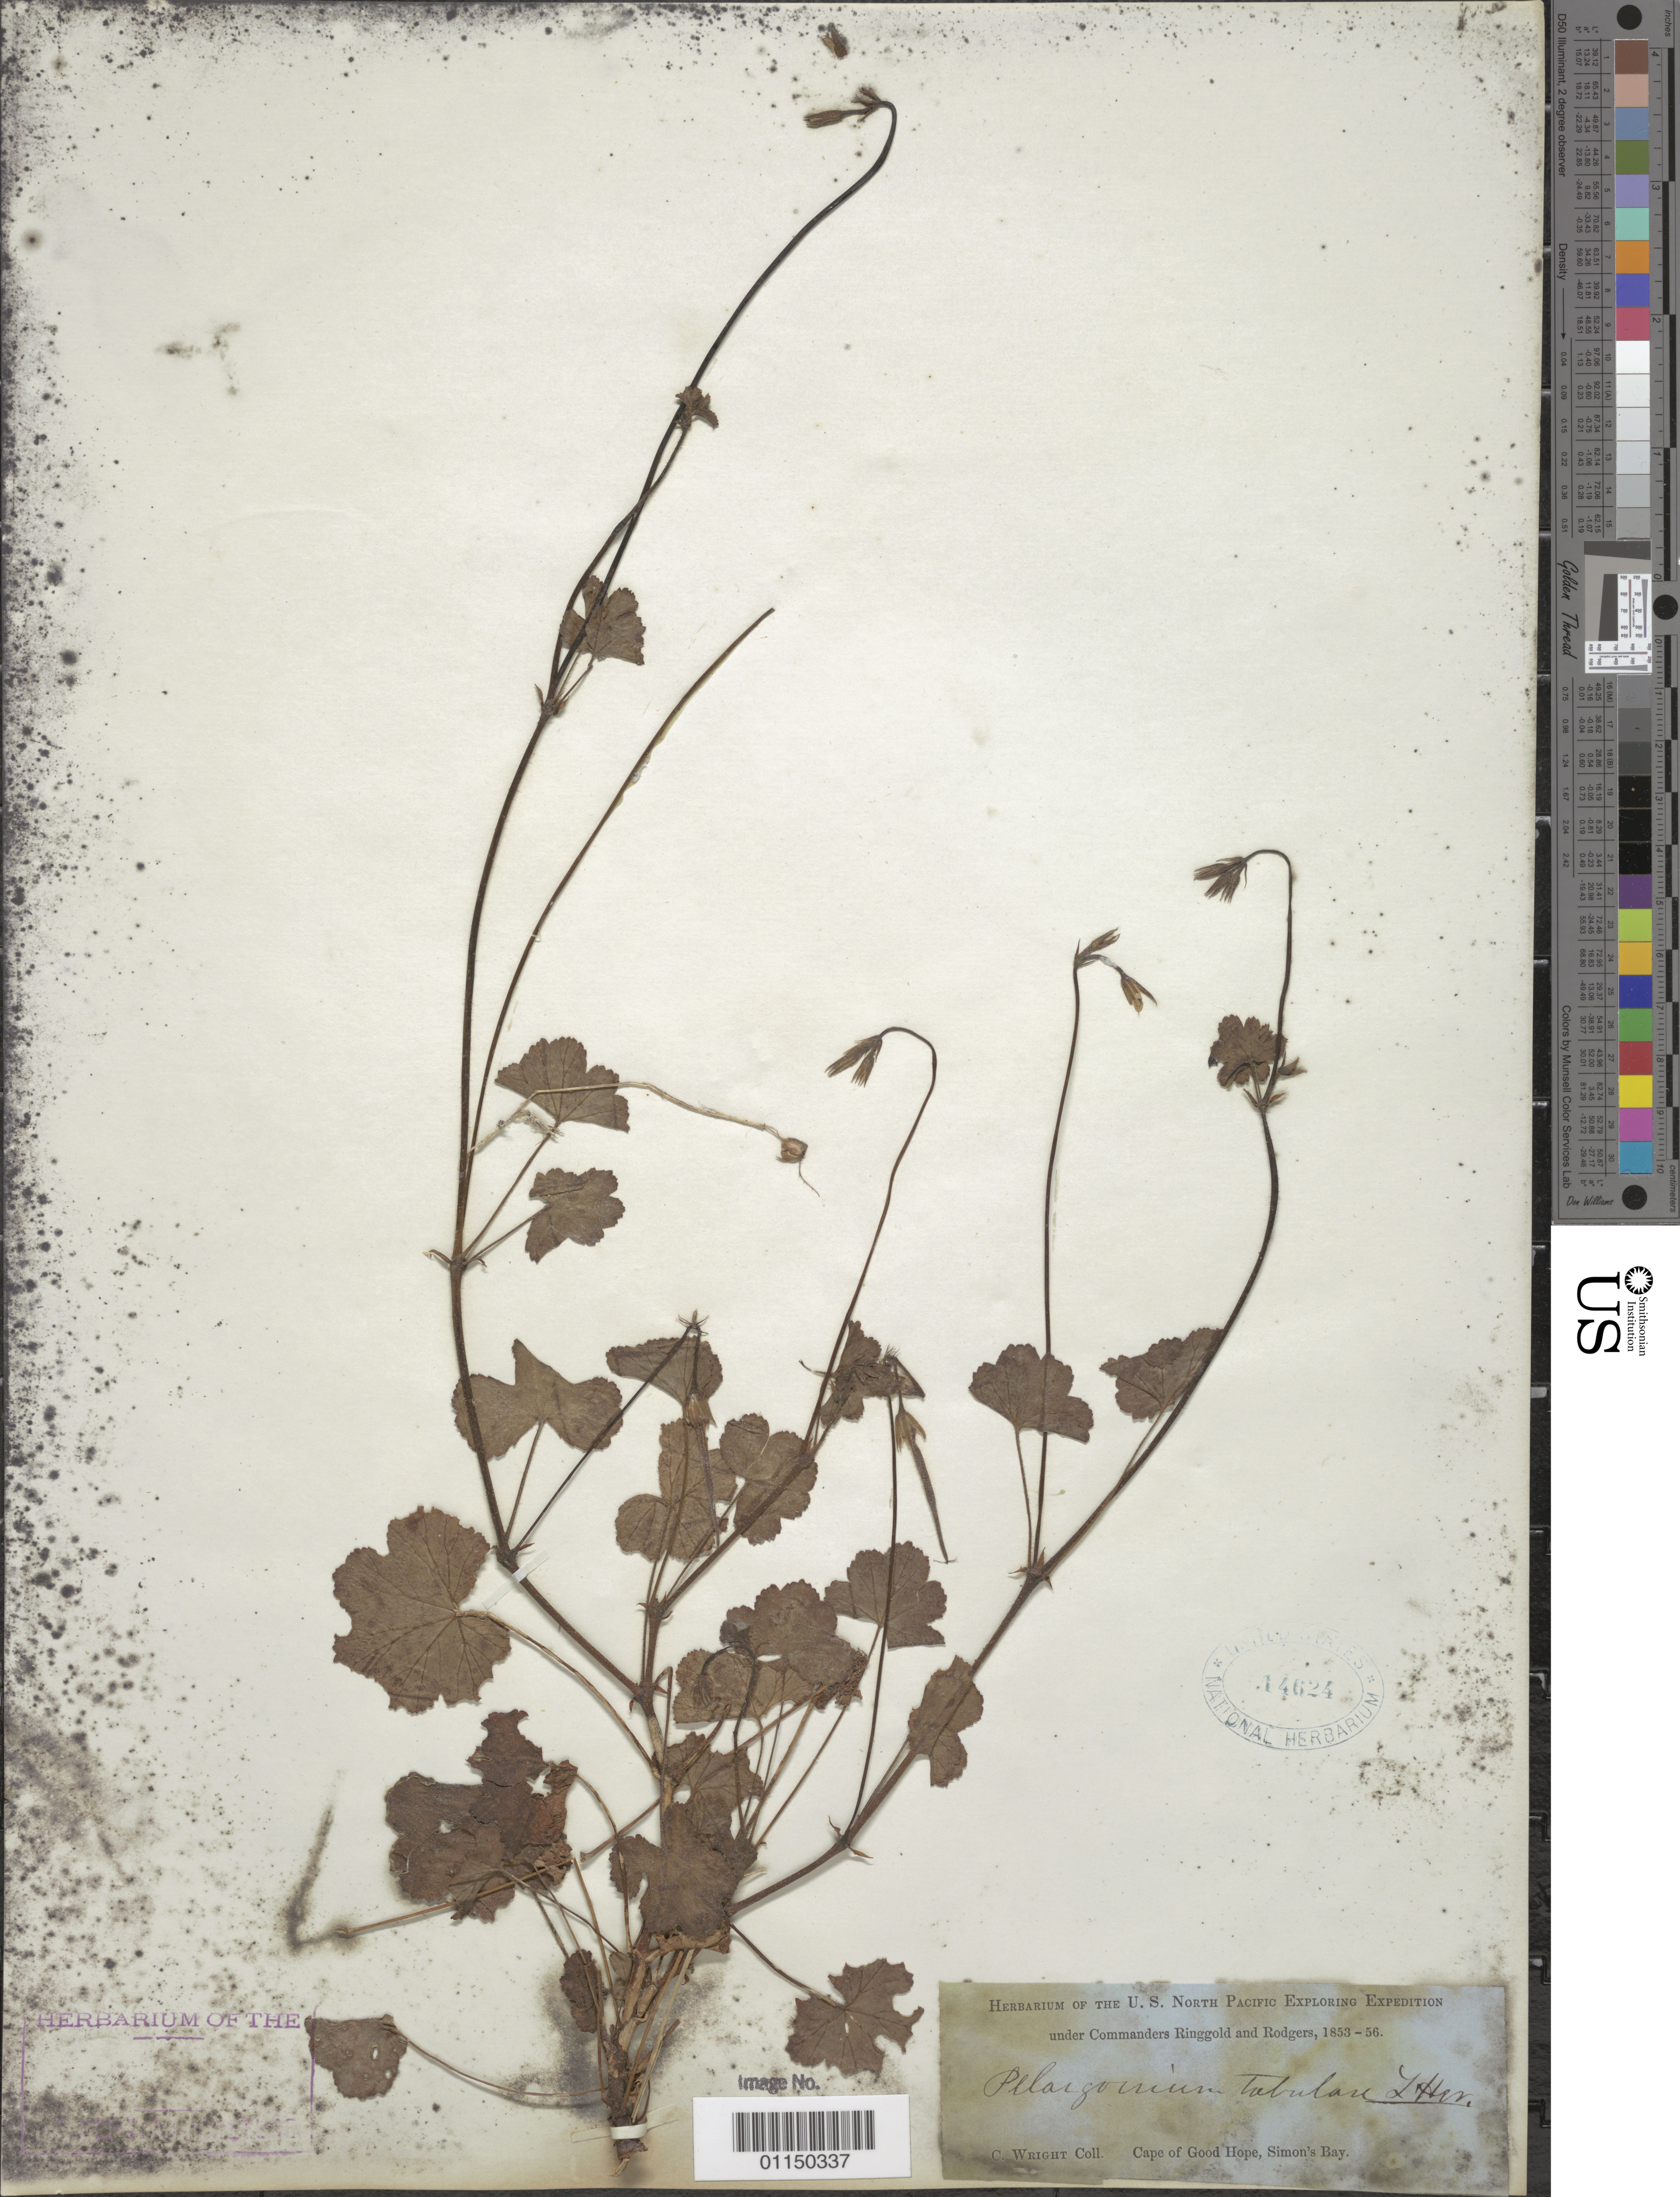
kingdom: Plantae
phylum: Tracheophyta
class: Magnoliopsida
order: Geraniales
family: Geraniaceae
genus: Pelargonium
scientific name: Pelargonium tabulare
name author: L'Hér.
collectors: C. Wright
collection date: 1853/1856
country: South Africa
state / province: Western Cape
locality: Cape of Good Hope, Simon's Bay.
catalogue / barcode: US 14624